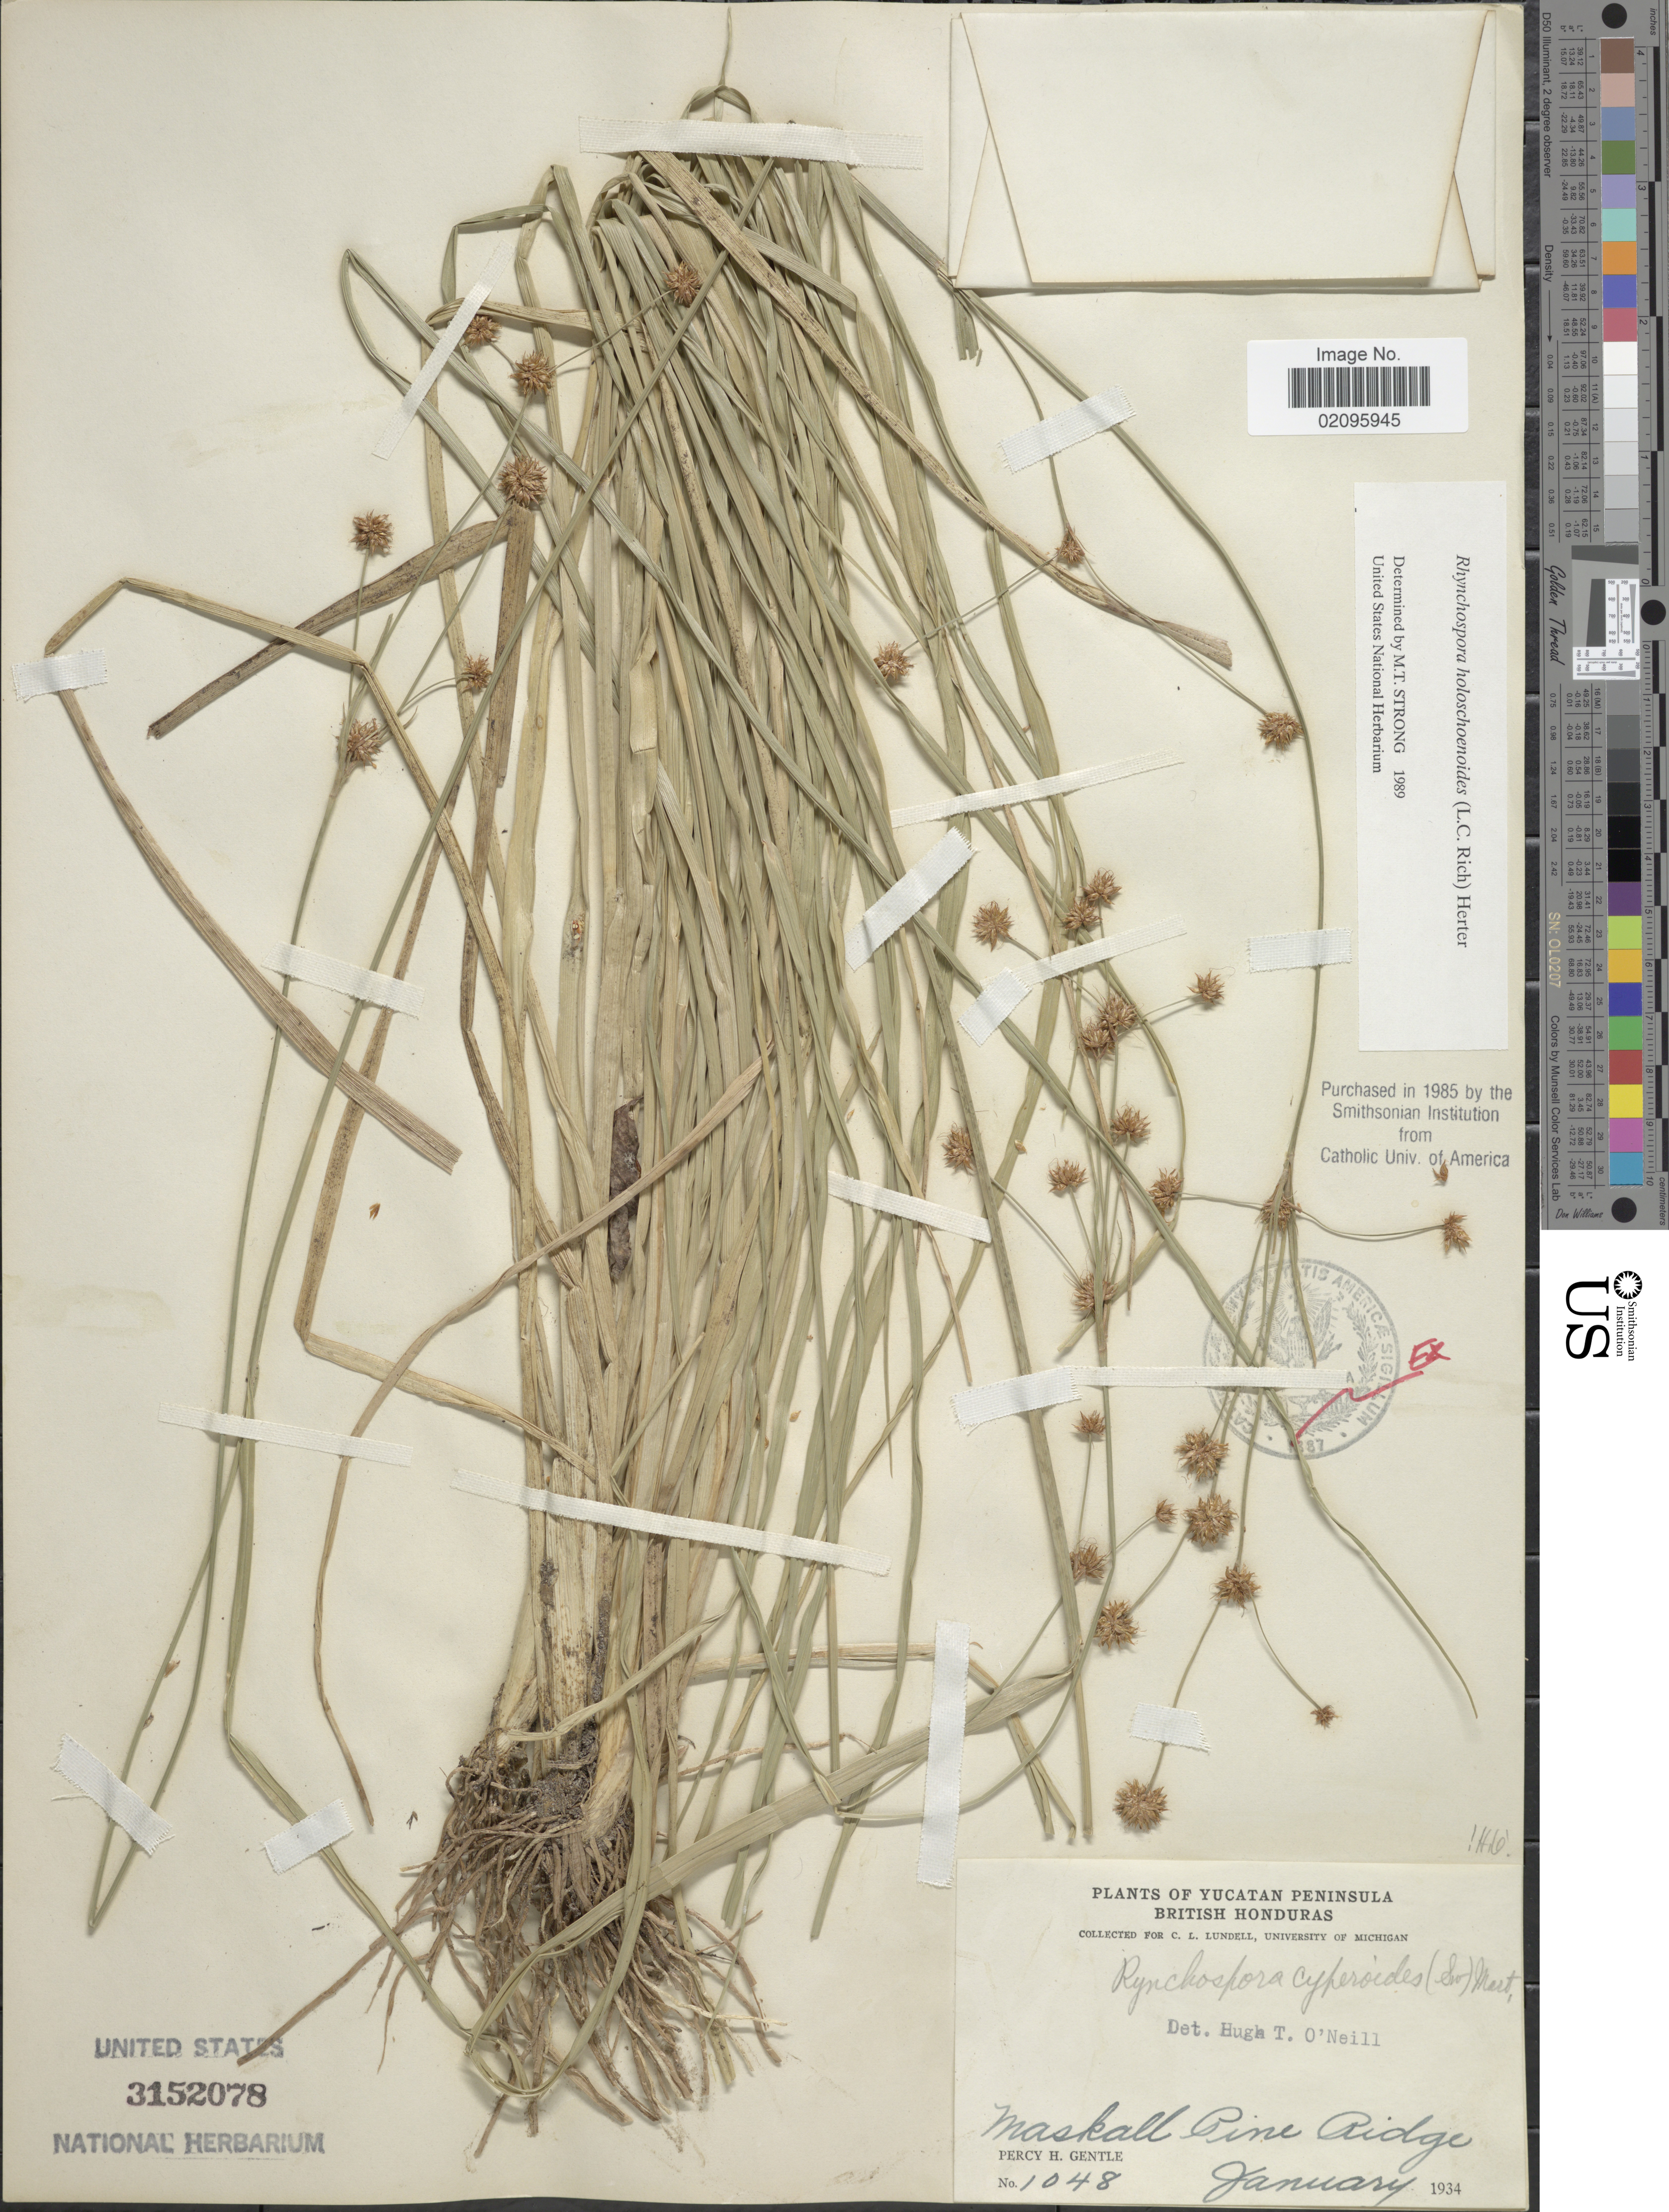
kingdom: Plantae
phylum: Tracheophyta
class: Liliopsida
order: Poales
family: Cyperaceae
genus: Rhynchospora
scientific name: Rhynchospora holoschoenoides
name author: (Rich.) Herter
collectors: P. H. Gentle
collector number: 1048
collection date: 1934-01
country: Belize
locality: British Honduras, Yucatan Peninsula, Maskall Pine Ridge.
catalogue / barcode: US 3152078